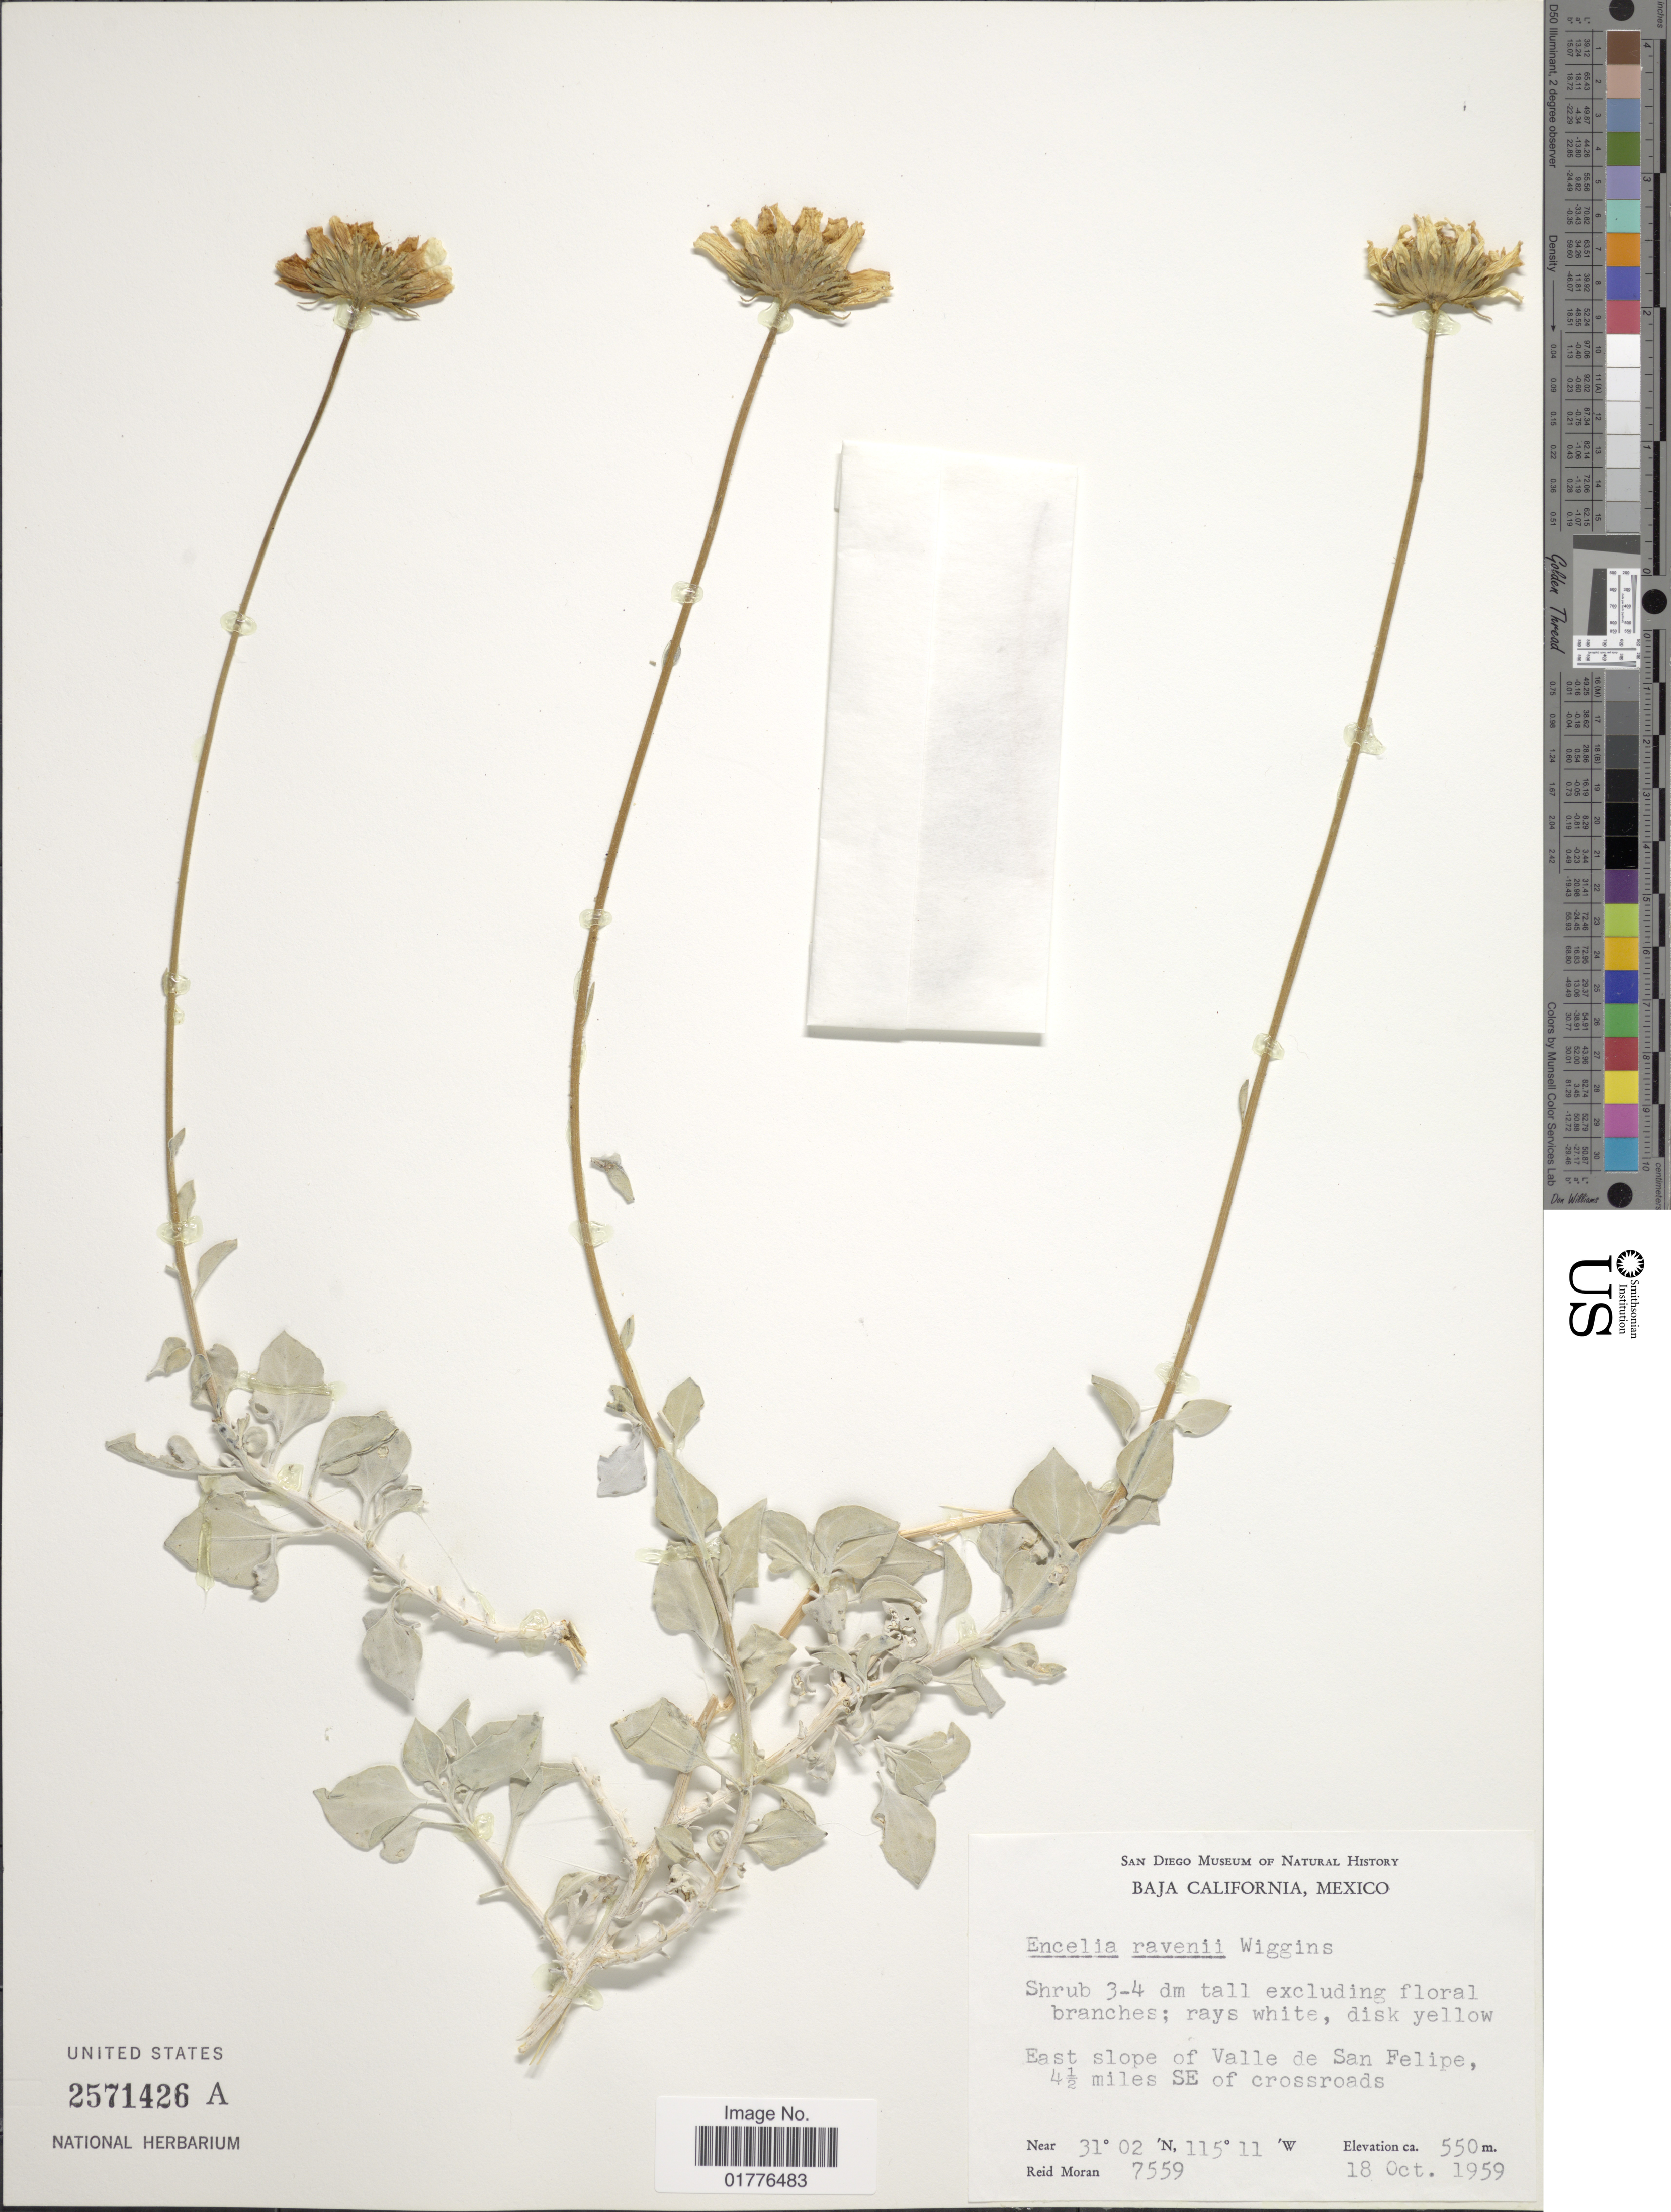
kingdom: Plantae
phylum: Tracheophyta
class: Magnoliopsida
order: Asterales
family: Asteraceae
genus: Encelia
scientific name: Encelia ravenii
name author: Wiggins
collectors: R. V. Moran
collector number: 7559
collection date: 1959-10-18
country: Mexico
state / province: Baja California Sur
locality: East slope of Valle de San Felipe, 4½ miles SE of crossroads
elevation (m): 550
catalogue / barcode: US 2571426A